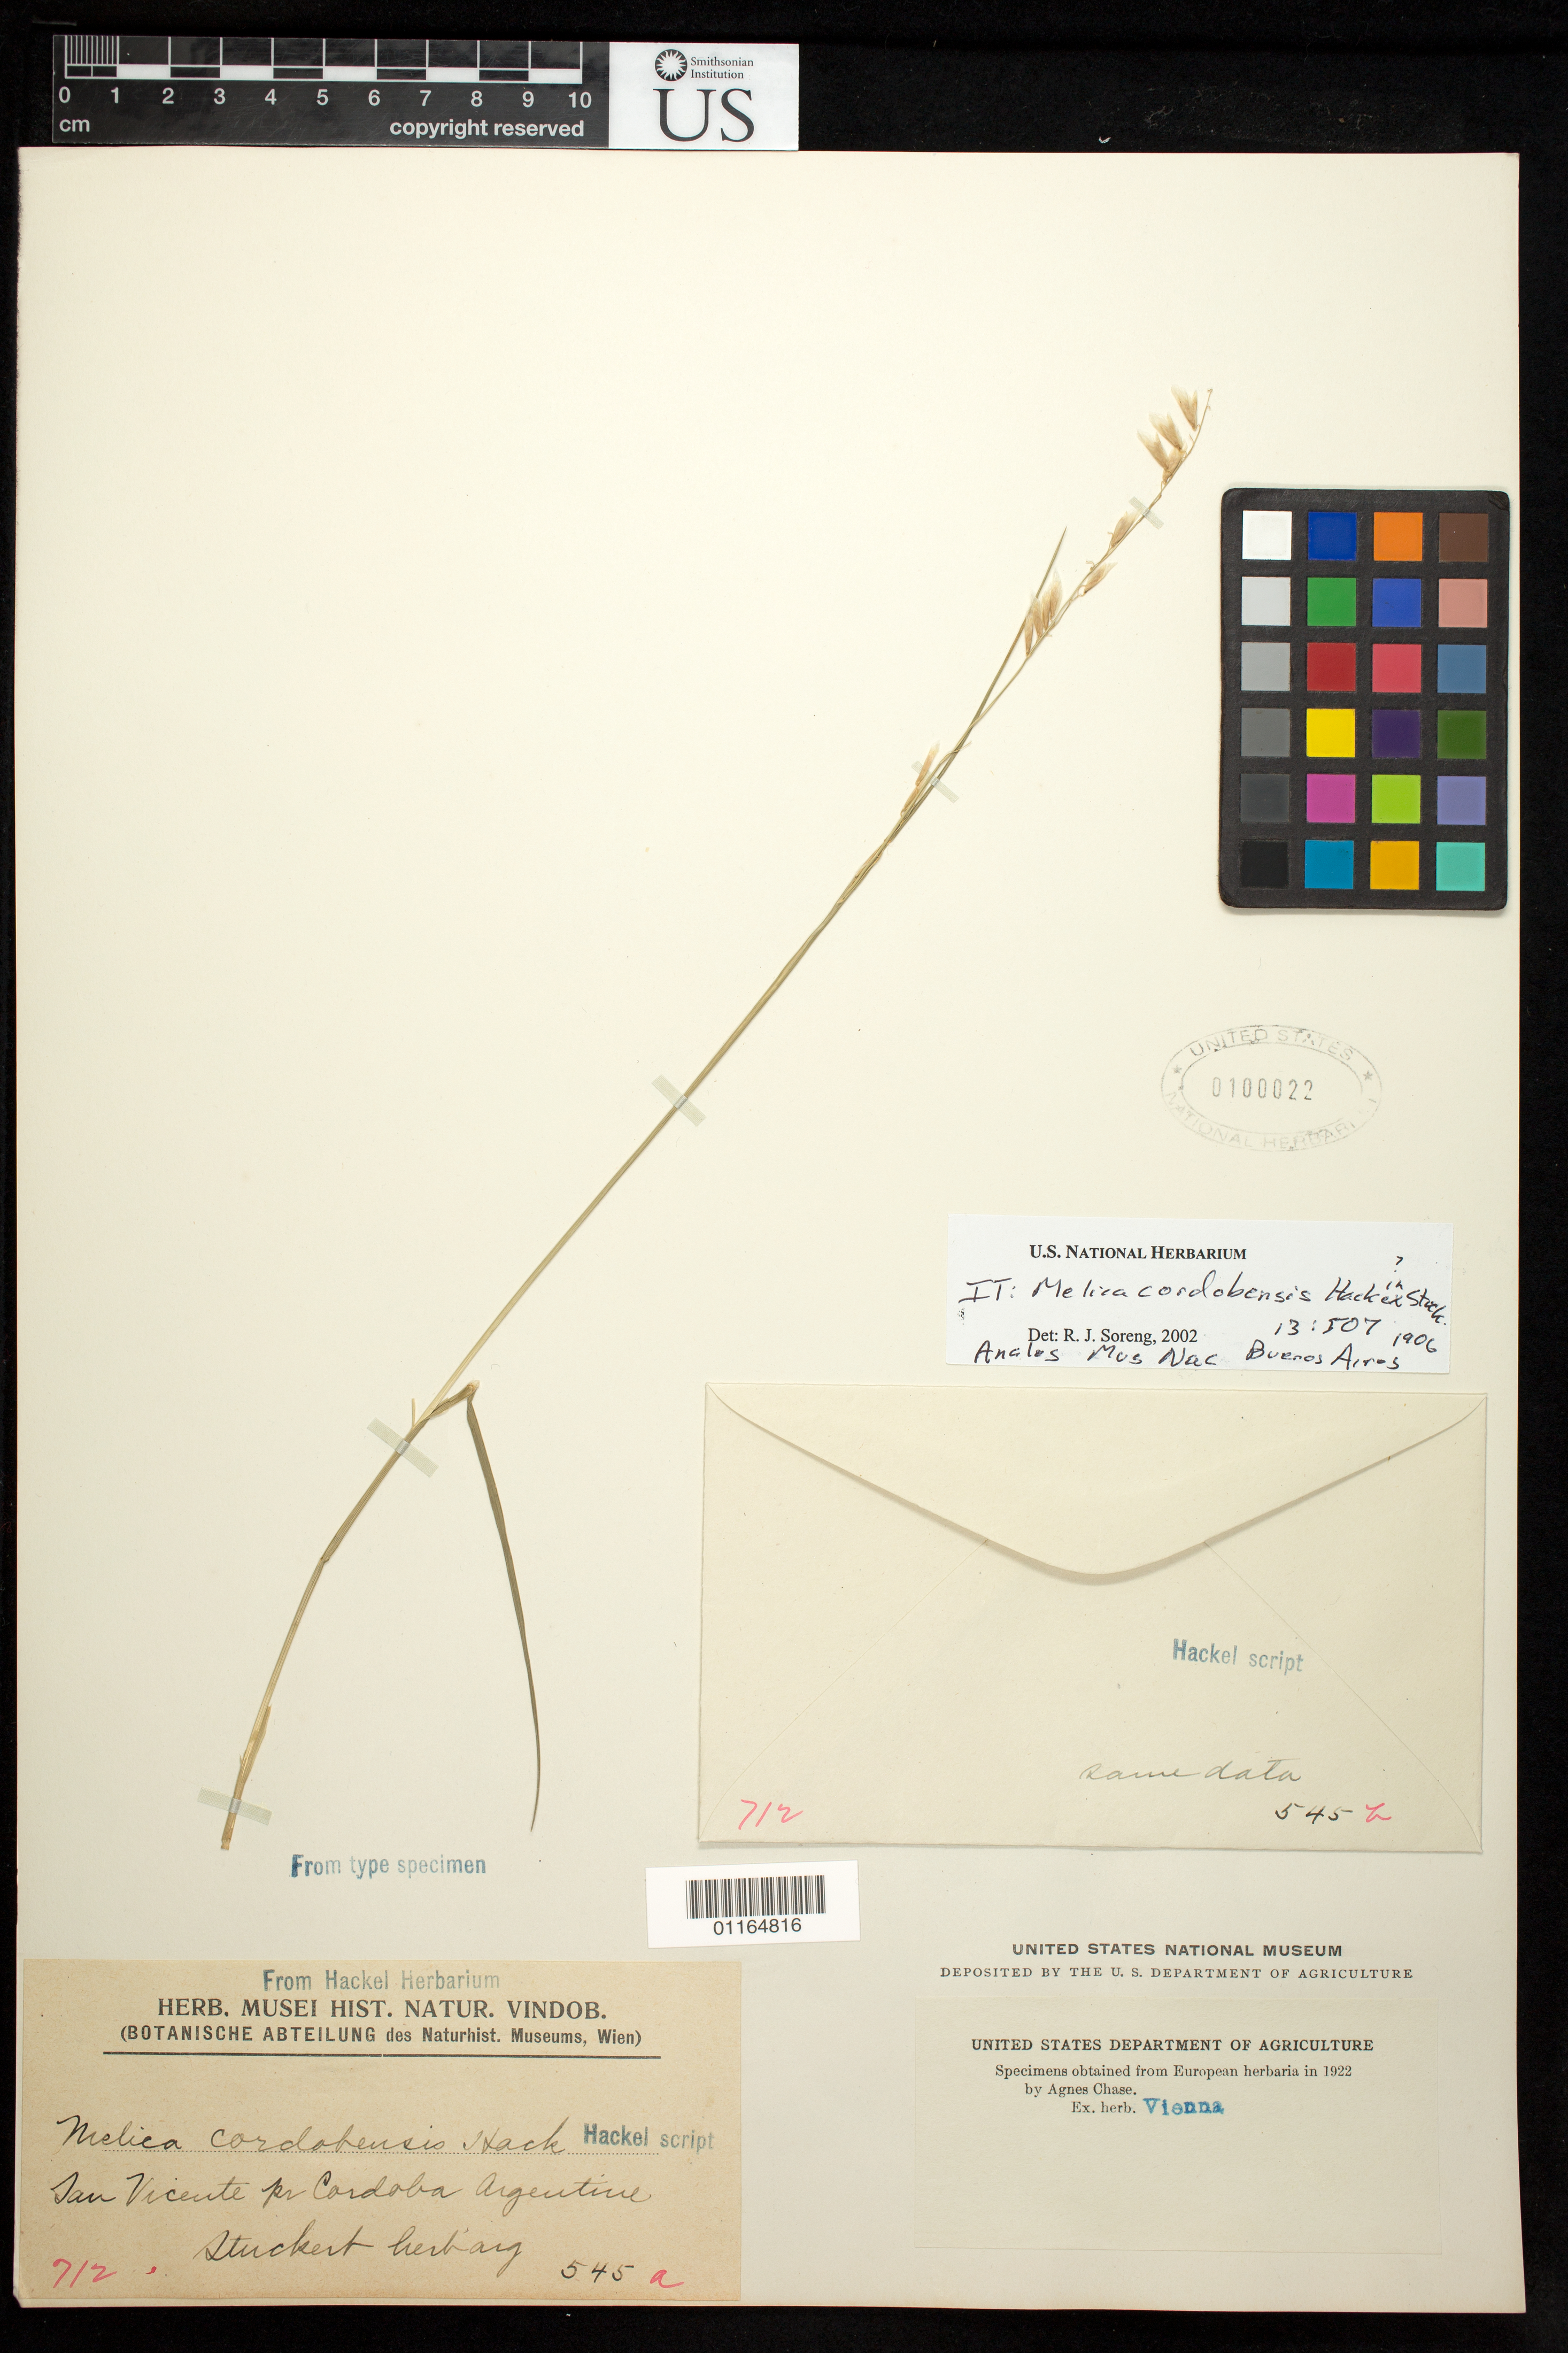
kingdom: Plantae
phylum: Tracheophyta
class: Liliopsida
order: Poales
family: Poaceae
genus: Melica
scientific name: Melica cordobensis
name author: Hack. ex Stuck.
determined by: Soreng, Robert J., Research Associate (BOT), Smithsonian Institution - National Museum of Natural History (UNITED STATES)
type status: Type Collection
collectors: T. Stuckert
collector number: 545 a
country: Argentina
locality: San Vincente pr. Cordoba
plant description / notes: fragmentary and complete materials, ex herb. Vienna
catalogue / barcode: US 100022